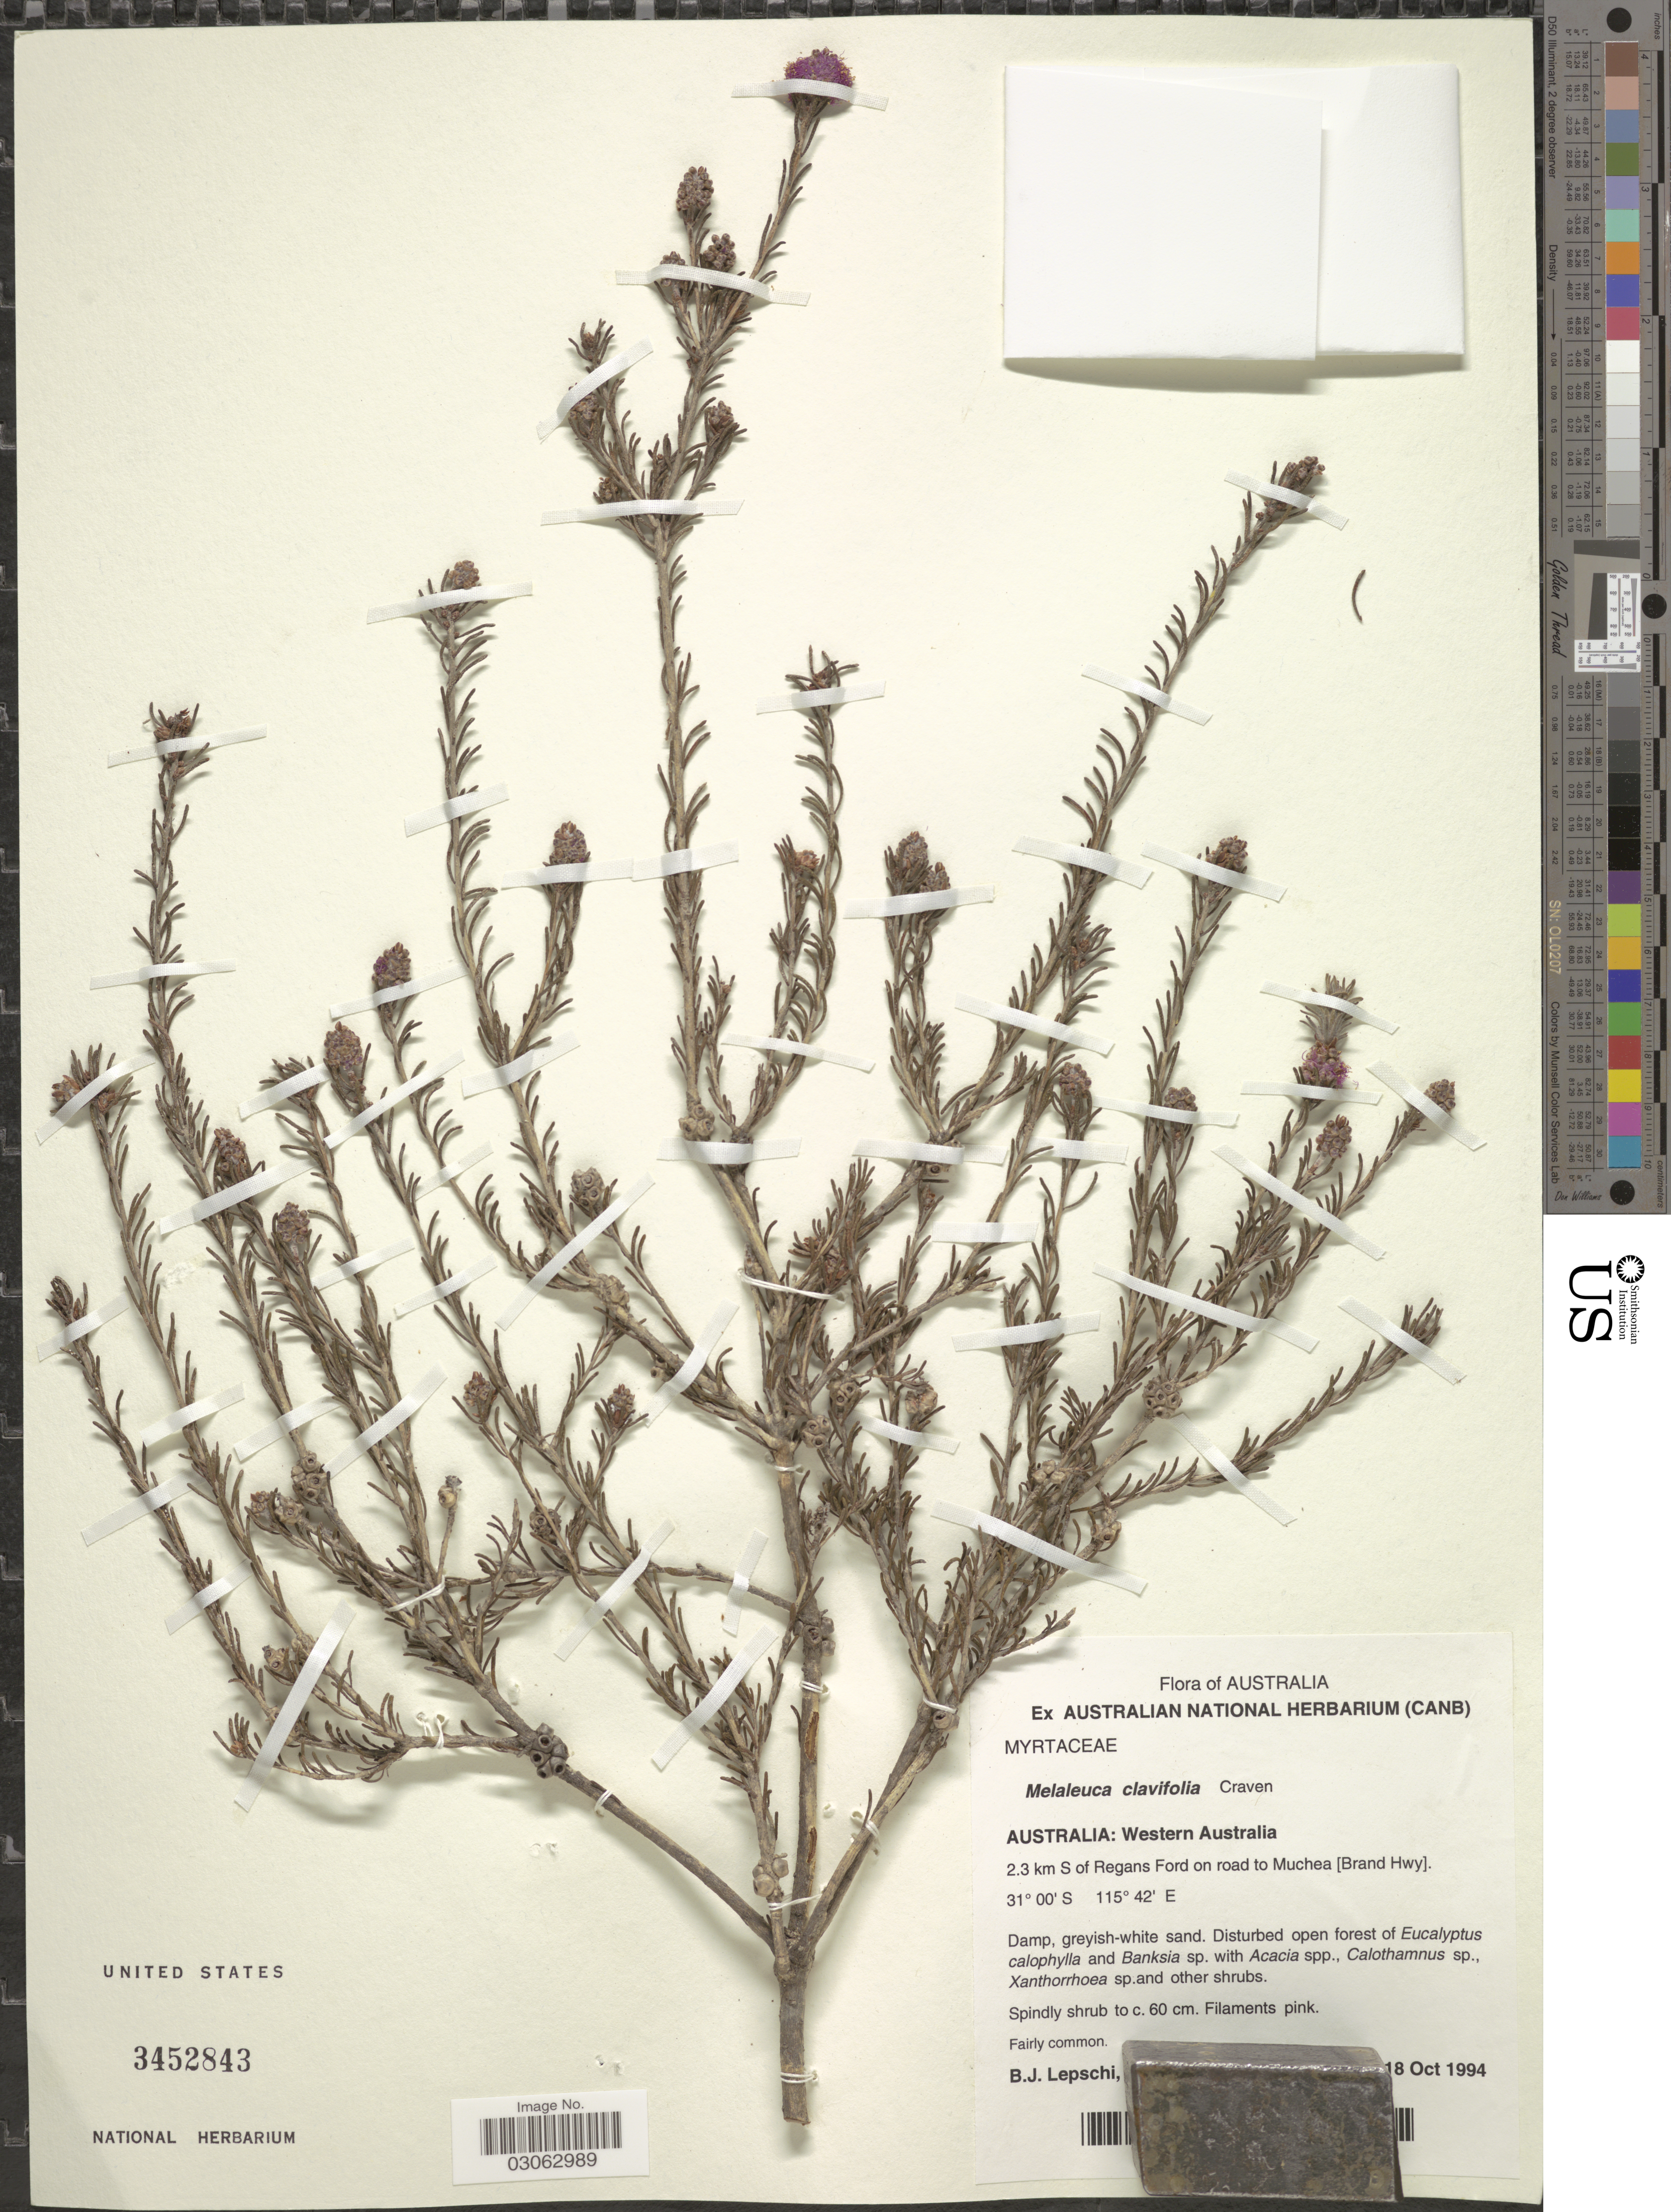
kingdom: Plantae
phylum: Tracheophyta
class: Magnoliopsida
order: Myrtales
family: Myrtaceae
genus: Melaleuca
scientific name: Melaleuca clavifolia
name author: Craven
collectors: B. Lepschi & Collector illegible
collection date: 1994-10-18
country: Australia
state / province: Western Australia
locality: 2.3 km S of Regans Ford on road to Muchea [Brand Hwy].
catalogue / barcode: US 3452843